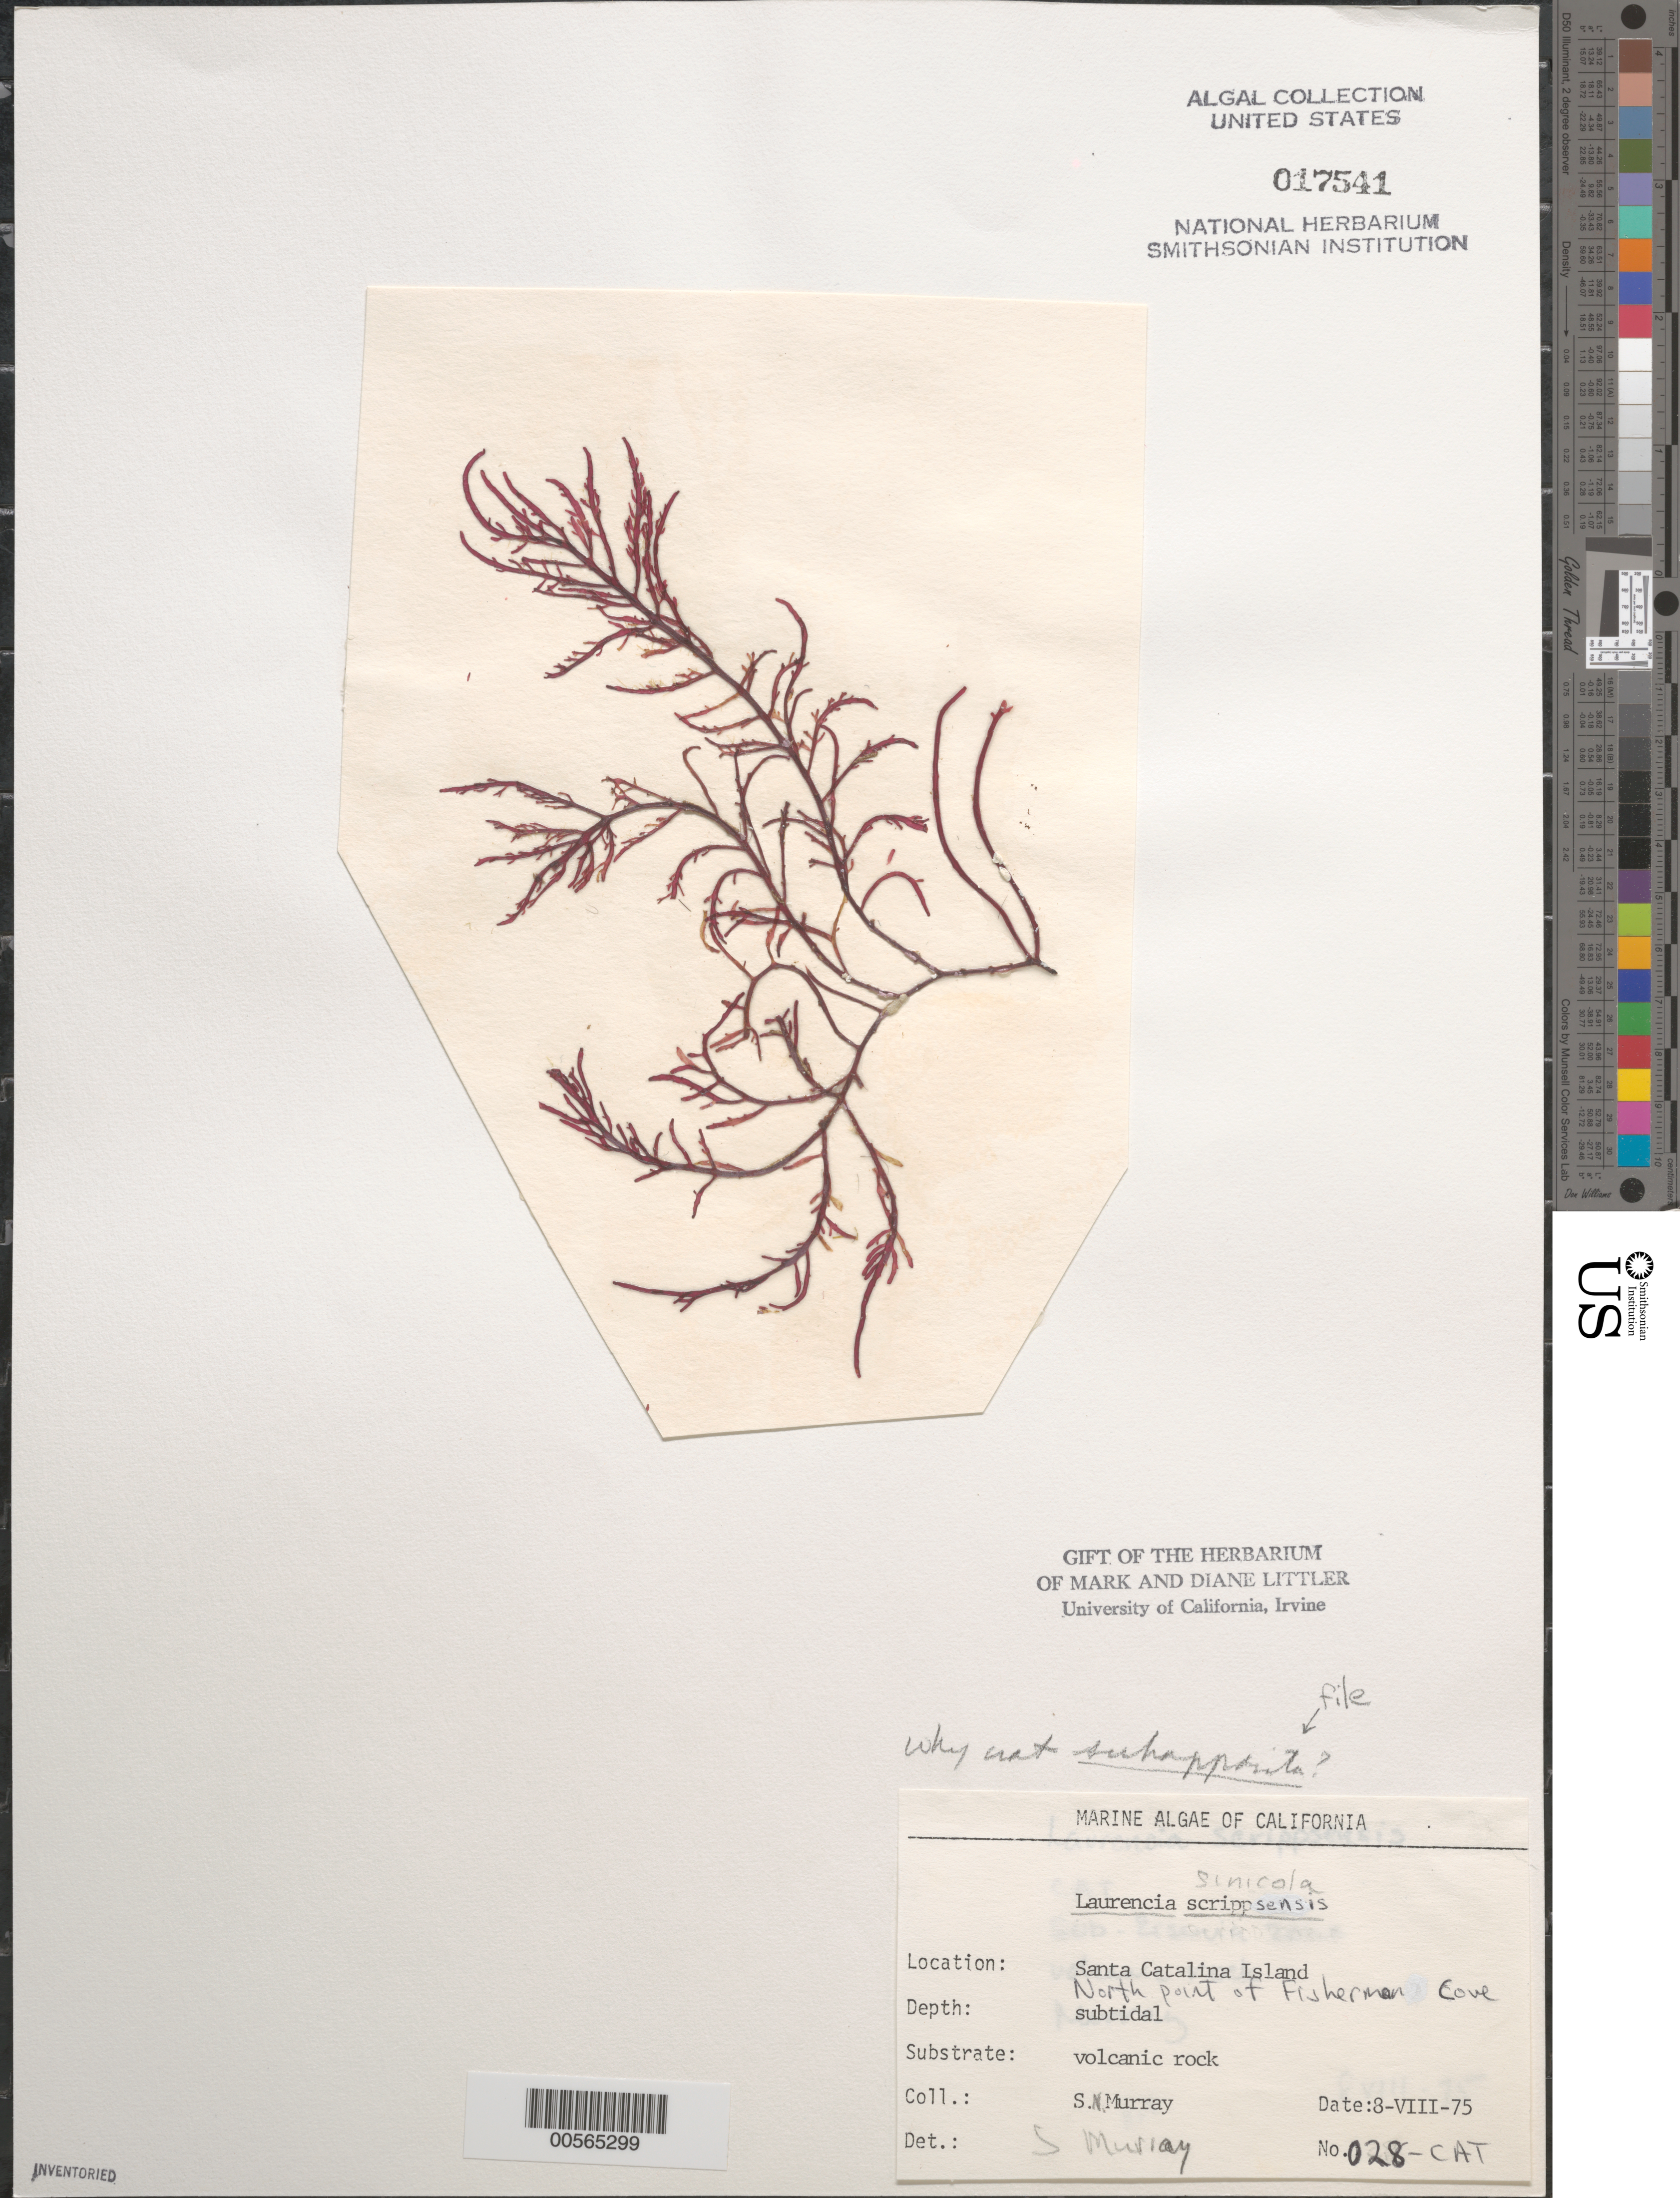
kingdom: Plantae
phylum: Rhodophyta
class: Florideophyceae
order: Ceramiales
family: Rhodomelaceae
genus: Laurencia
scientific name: Laurencia subopposita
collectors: S. N. Murray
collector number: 028-cat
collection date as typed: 08 Aug 1975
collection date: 1975-08-08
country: United States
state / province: California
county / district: Los Angeles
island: Santa Catalina Island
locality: Fisherman Cove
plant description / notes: BLM-SOCALBIGHT Rocky Intertidal Survey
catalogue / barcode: US 17541